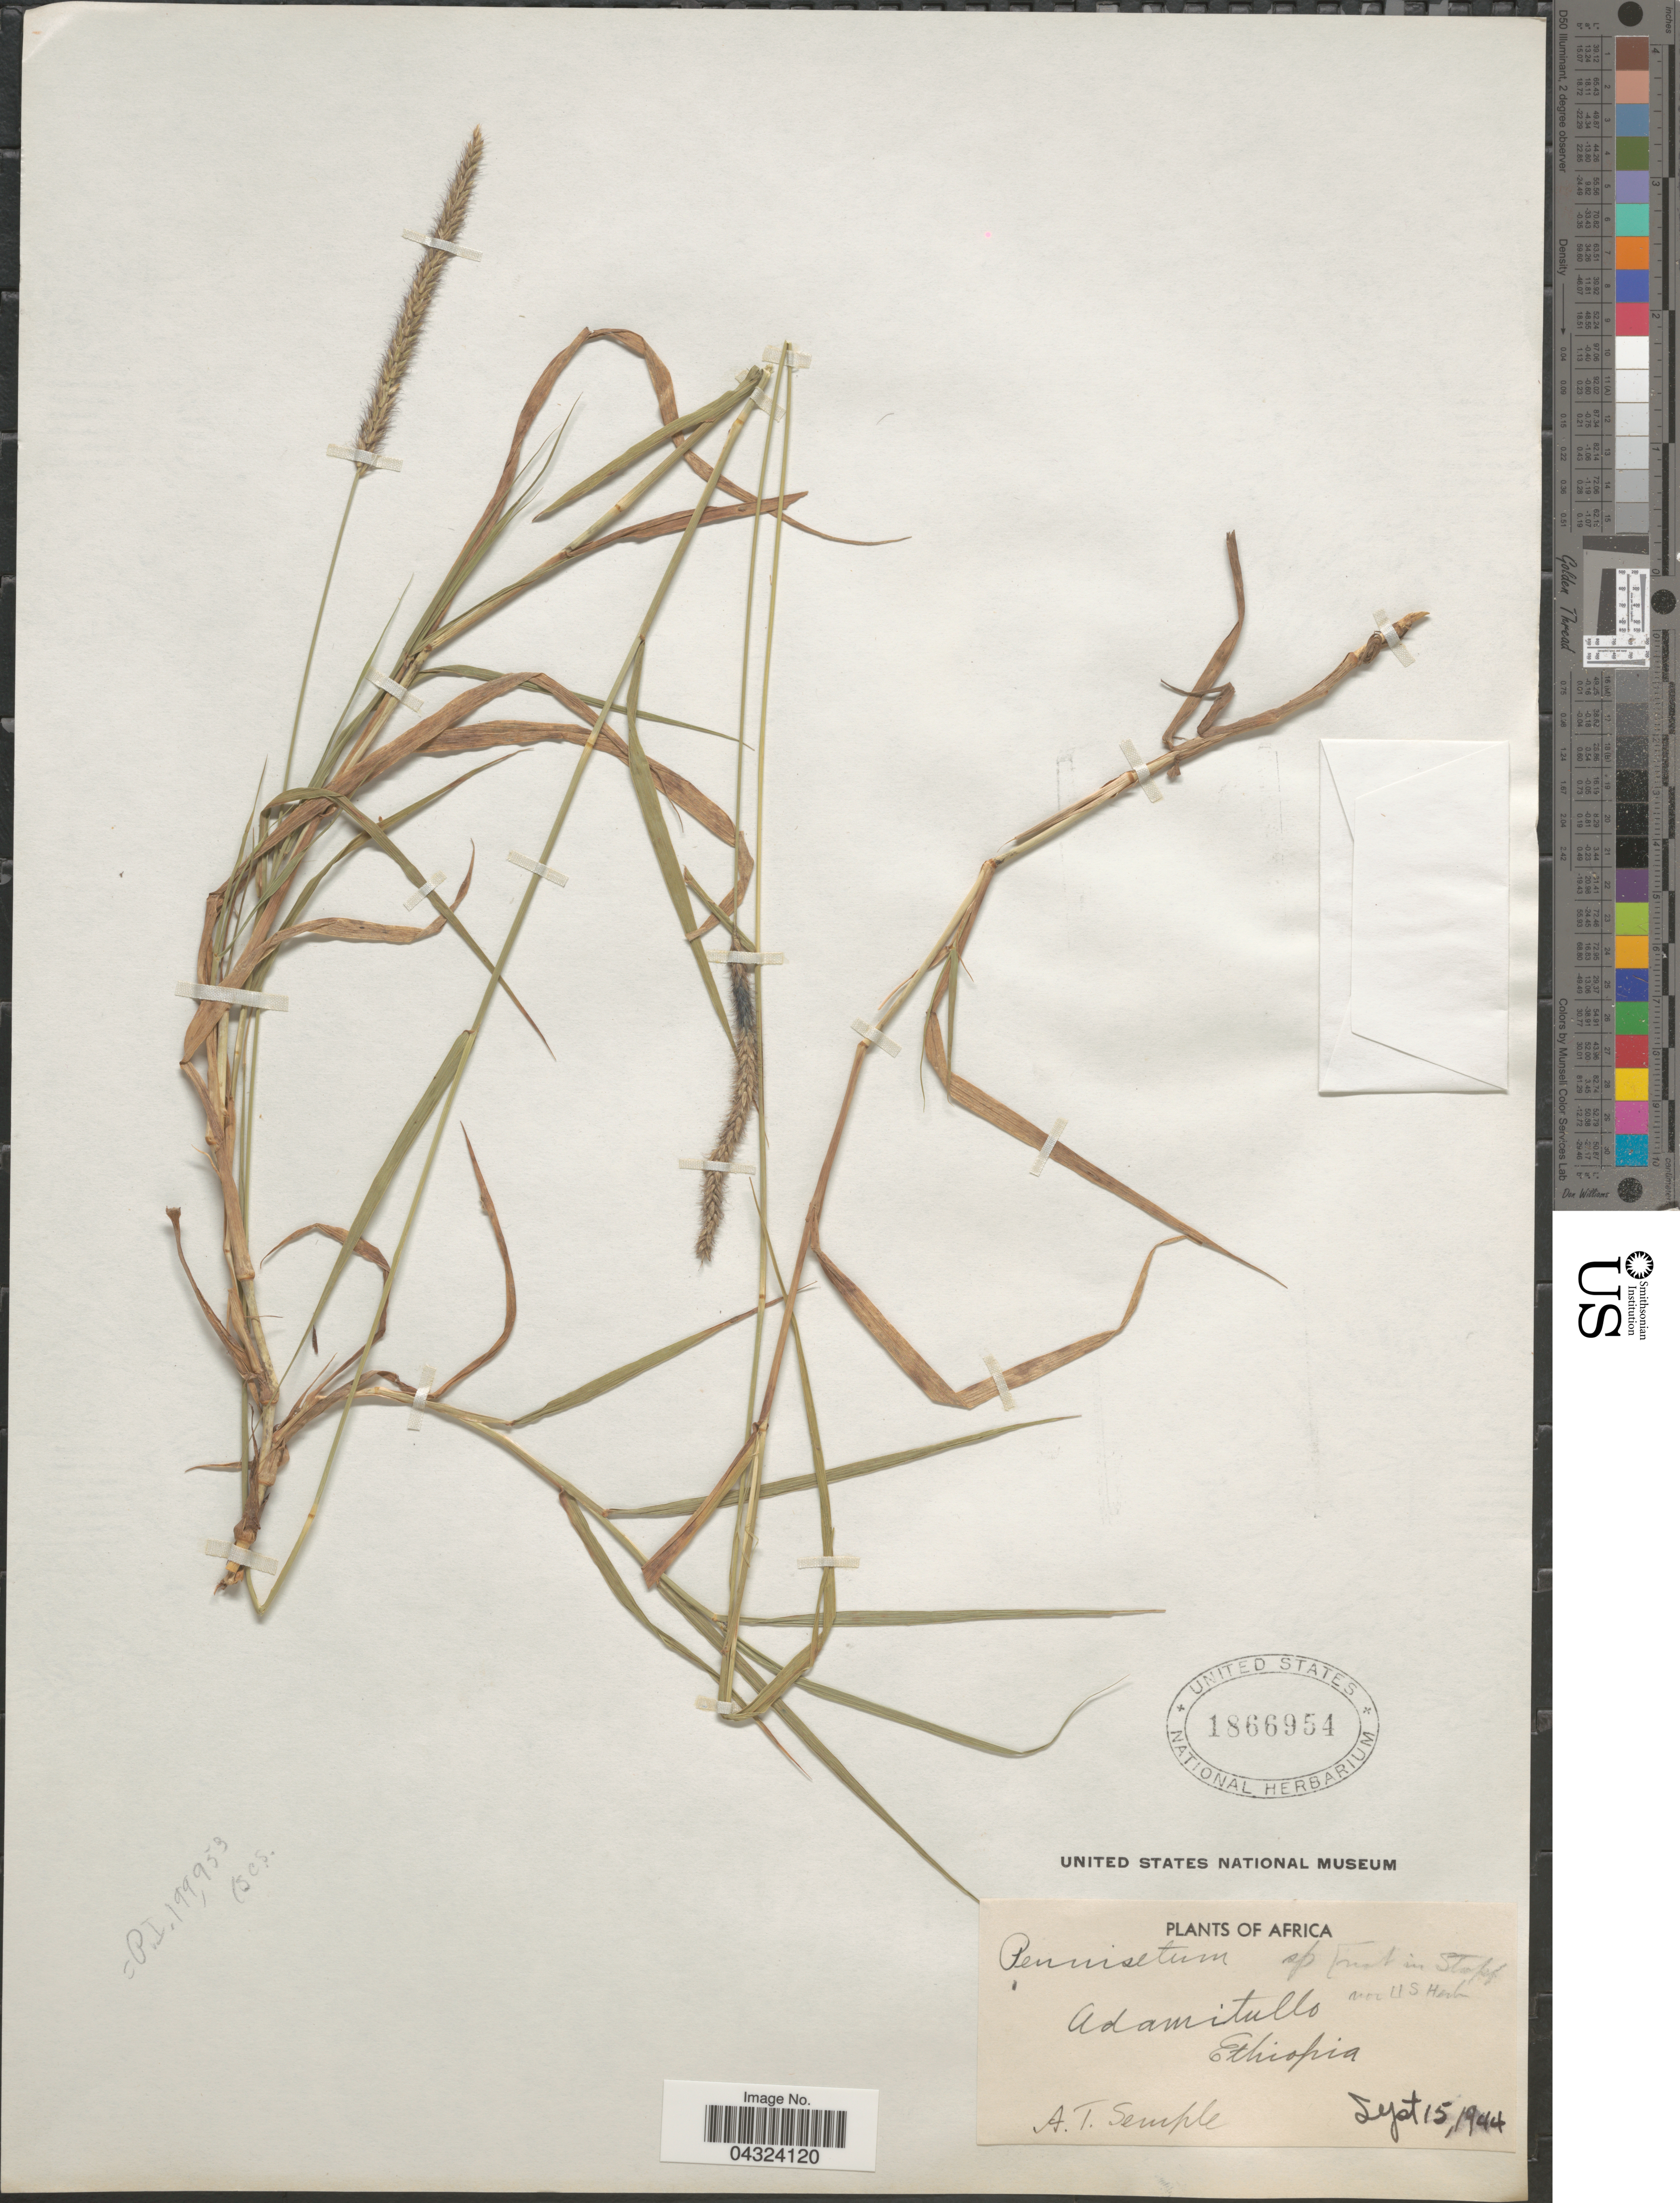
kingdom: Plantae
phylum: Tracheophyta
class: Liliopsida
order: Poales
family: Poaceae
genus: Cenchrus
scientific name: Cenchrus sp.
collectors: A. Semple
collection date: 1944-09-15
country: Ethiopia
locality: Africa. Adamitullo.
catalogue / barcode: US 1866954